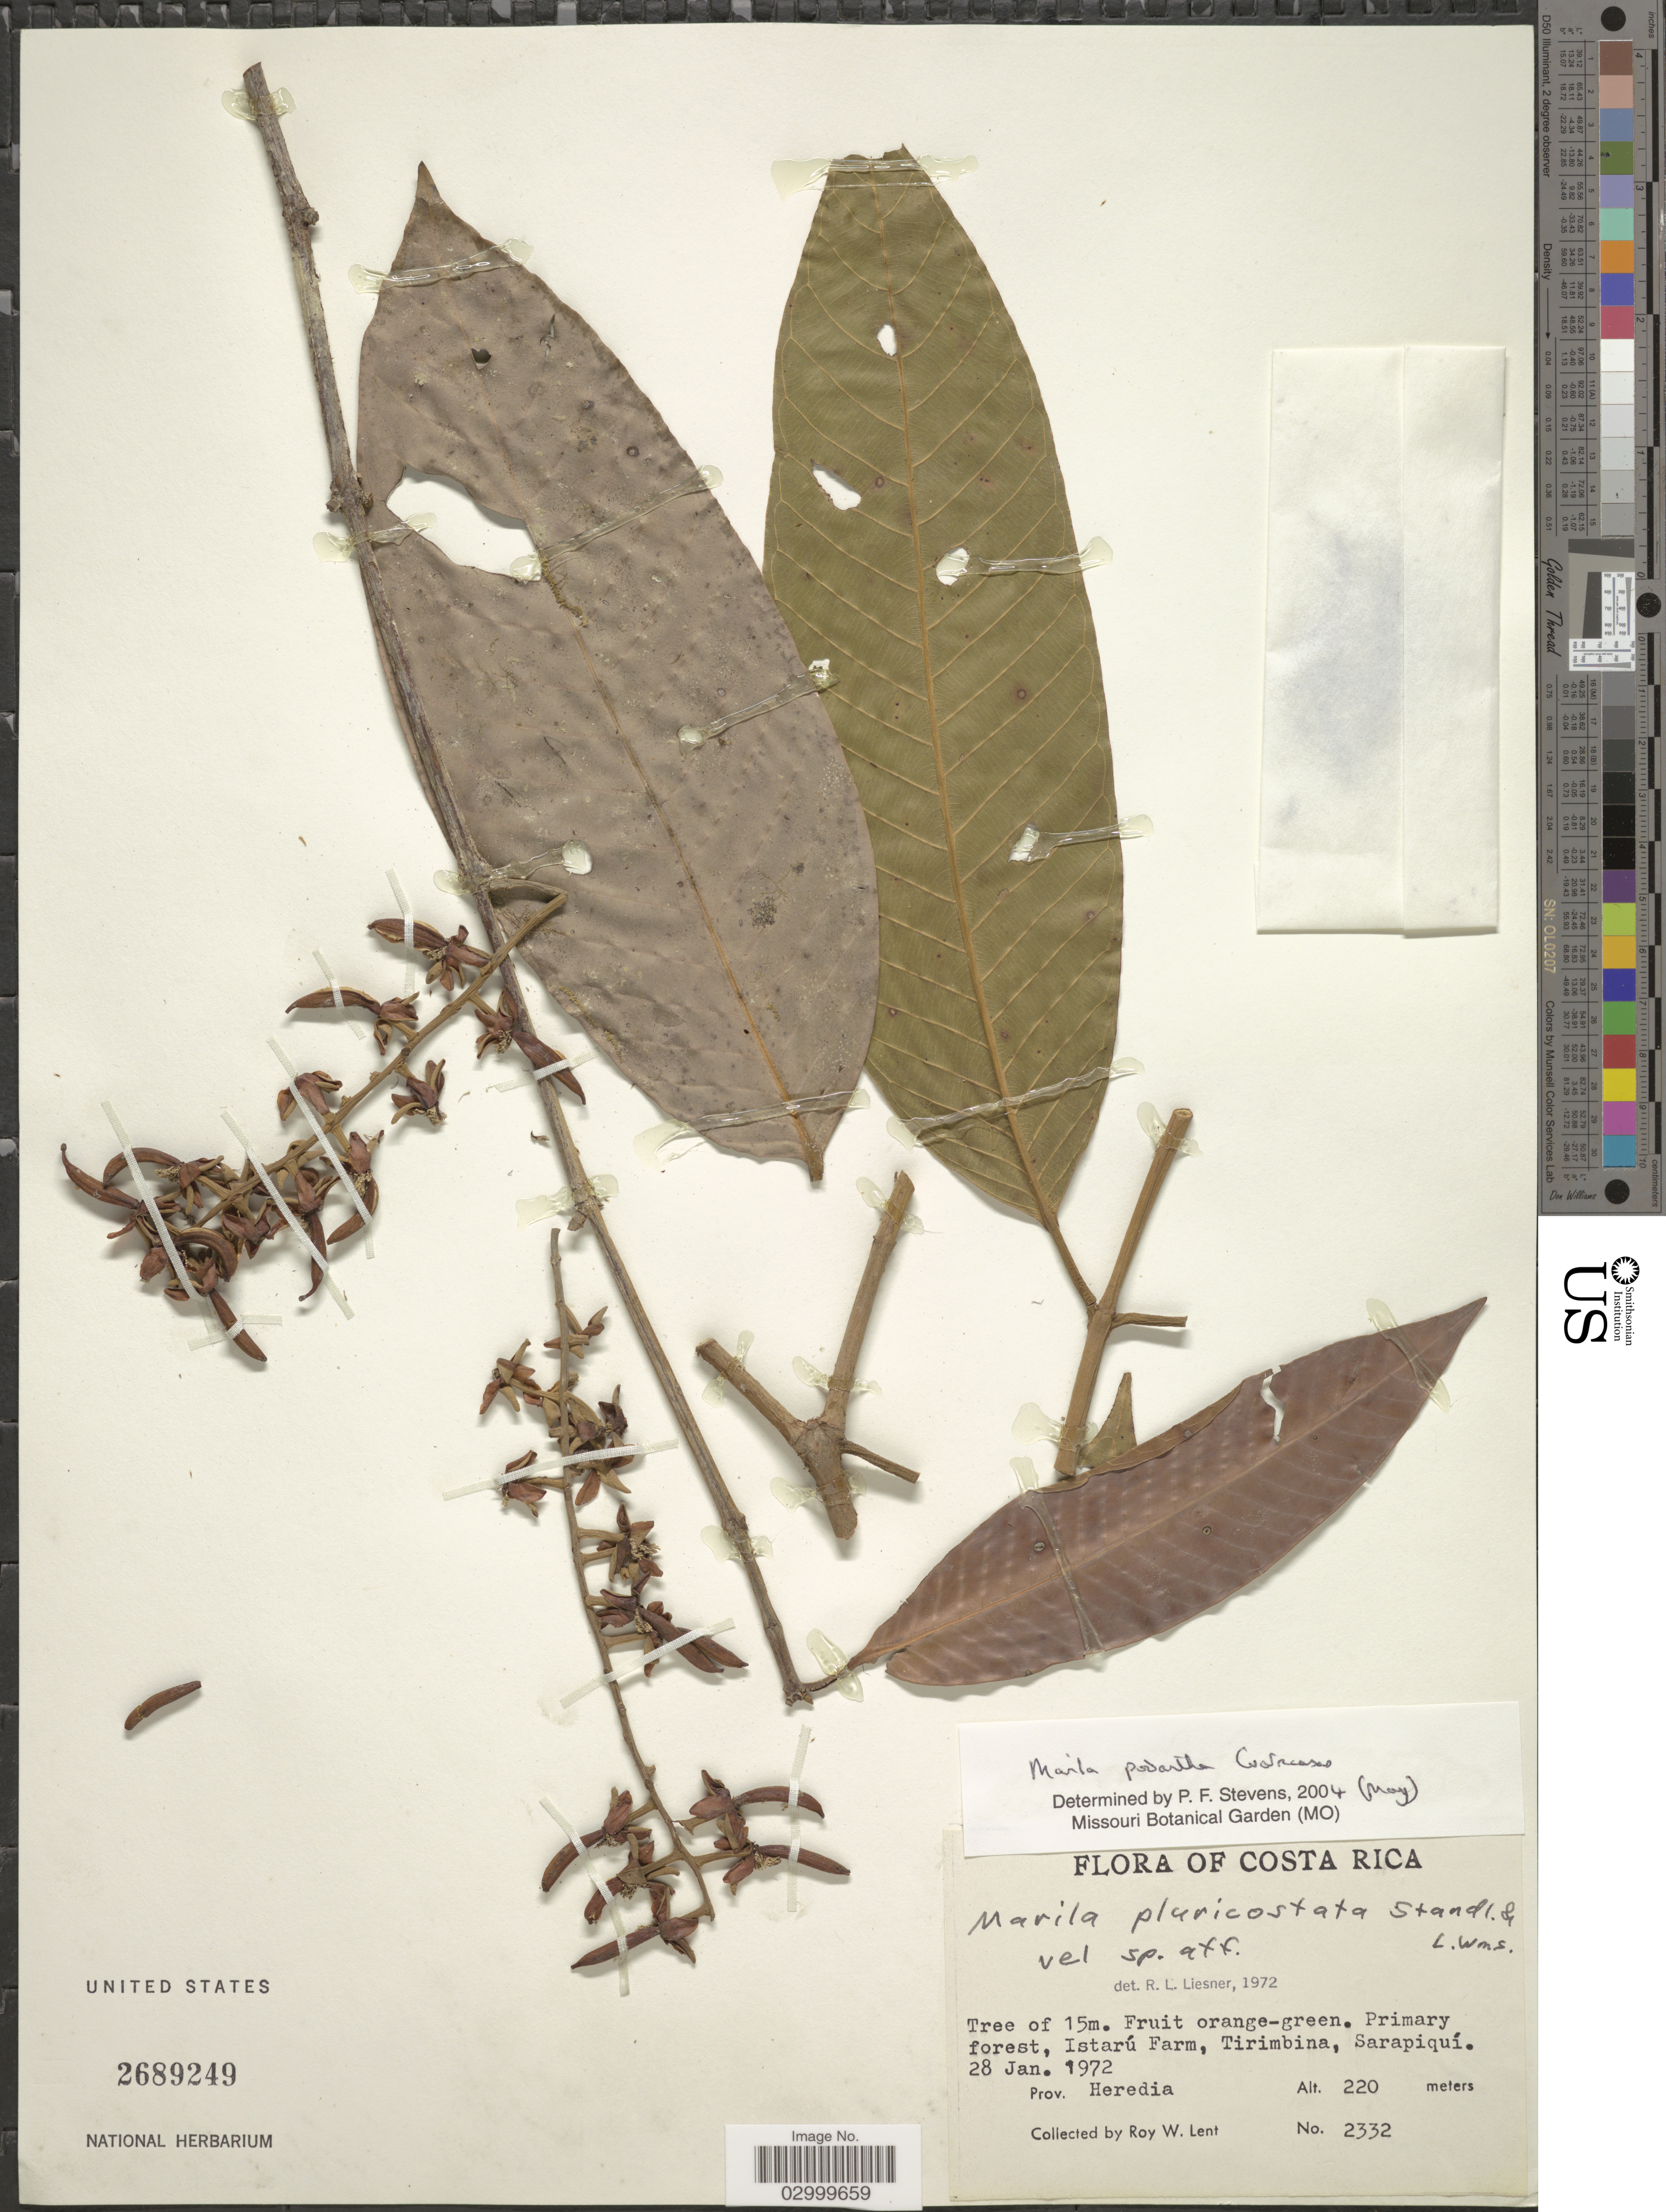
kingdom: Plantae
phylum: Tracheophyta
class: Magnoliopsida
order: Malpighiales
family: Calophyllaceae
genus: Marila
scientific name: Marila podantha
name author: Cuatrec.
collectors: R. W. Lent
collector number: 2332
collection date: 1972-01-28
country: Costa Rica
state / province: Heredia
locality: Primary forest, Istarú Farm, Tirimbina, Sarapiquí.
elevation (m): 220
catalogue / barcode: US 2689249